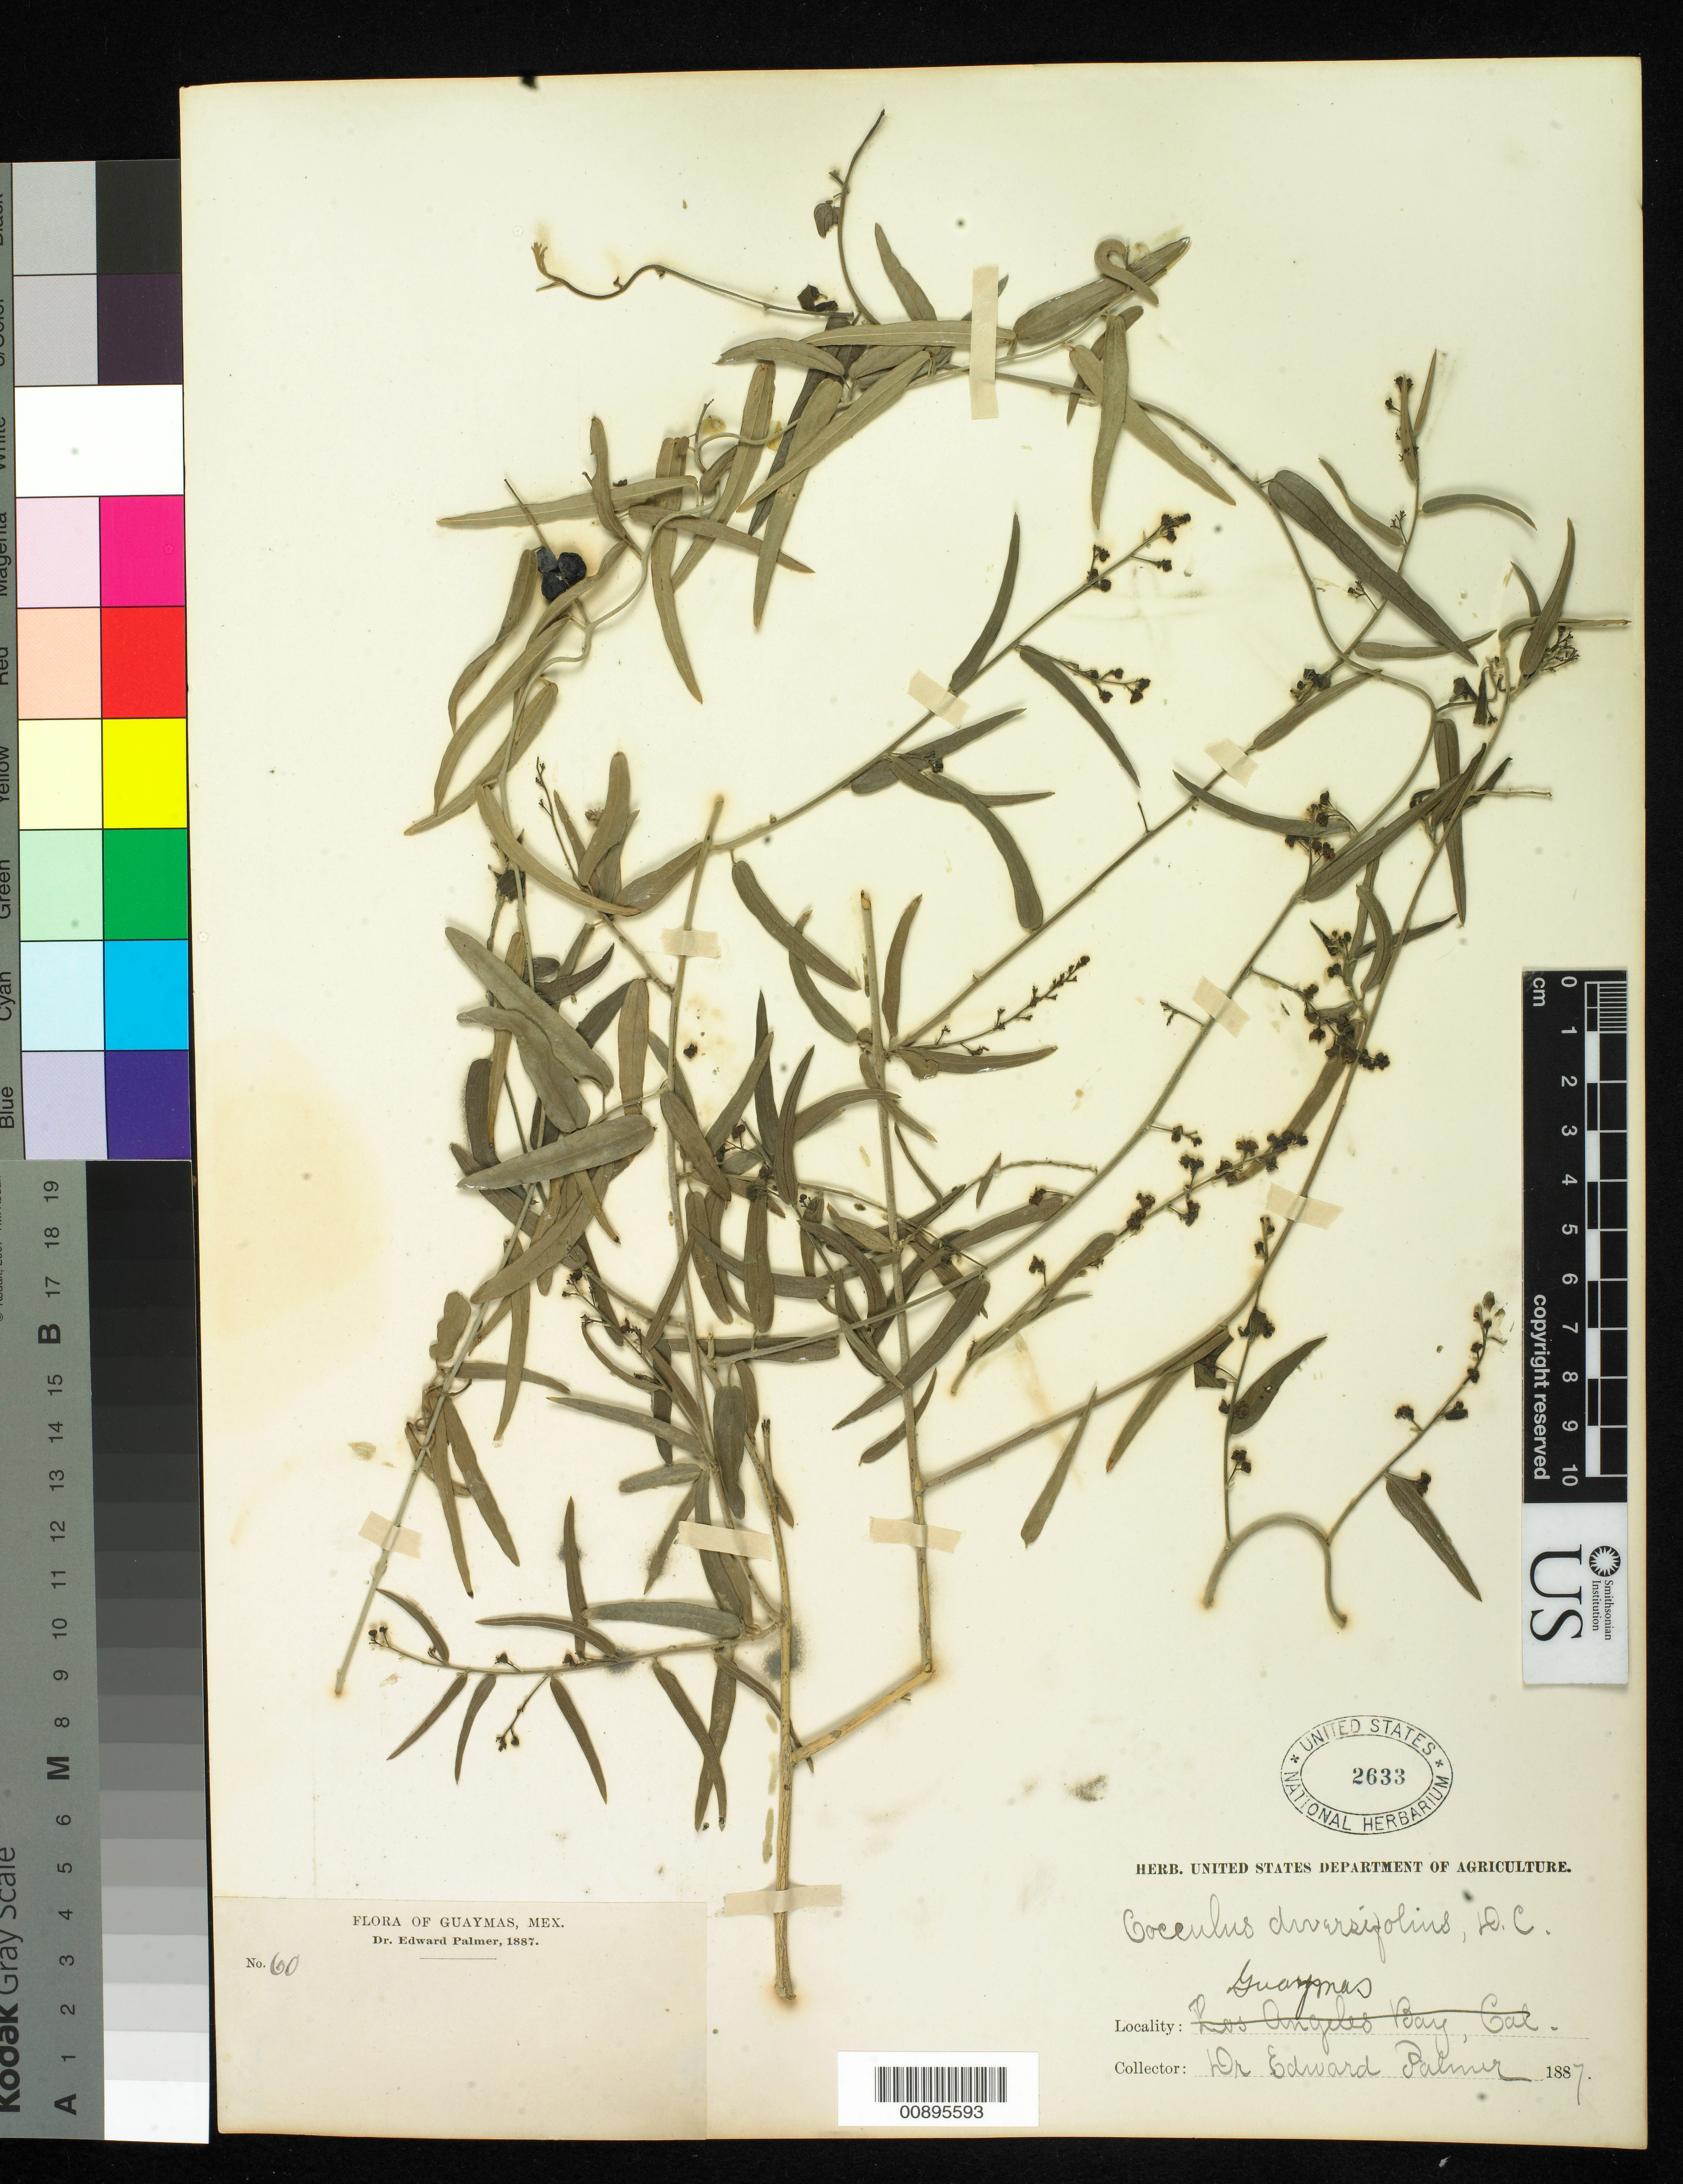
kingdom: Plantae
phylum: Tracheophyta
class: Magnoliopsida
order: Ranunculales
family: Menispermaceae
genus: Cocculus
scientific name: Cocculus diversifolius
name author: DC.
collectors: E. Palmer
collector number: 60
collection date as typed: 1887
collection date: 1887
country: Mexico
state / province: Sonora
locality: Guaymas, Sonora.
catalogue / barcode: US 2633